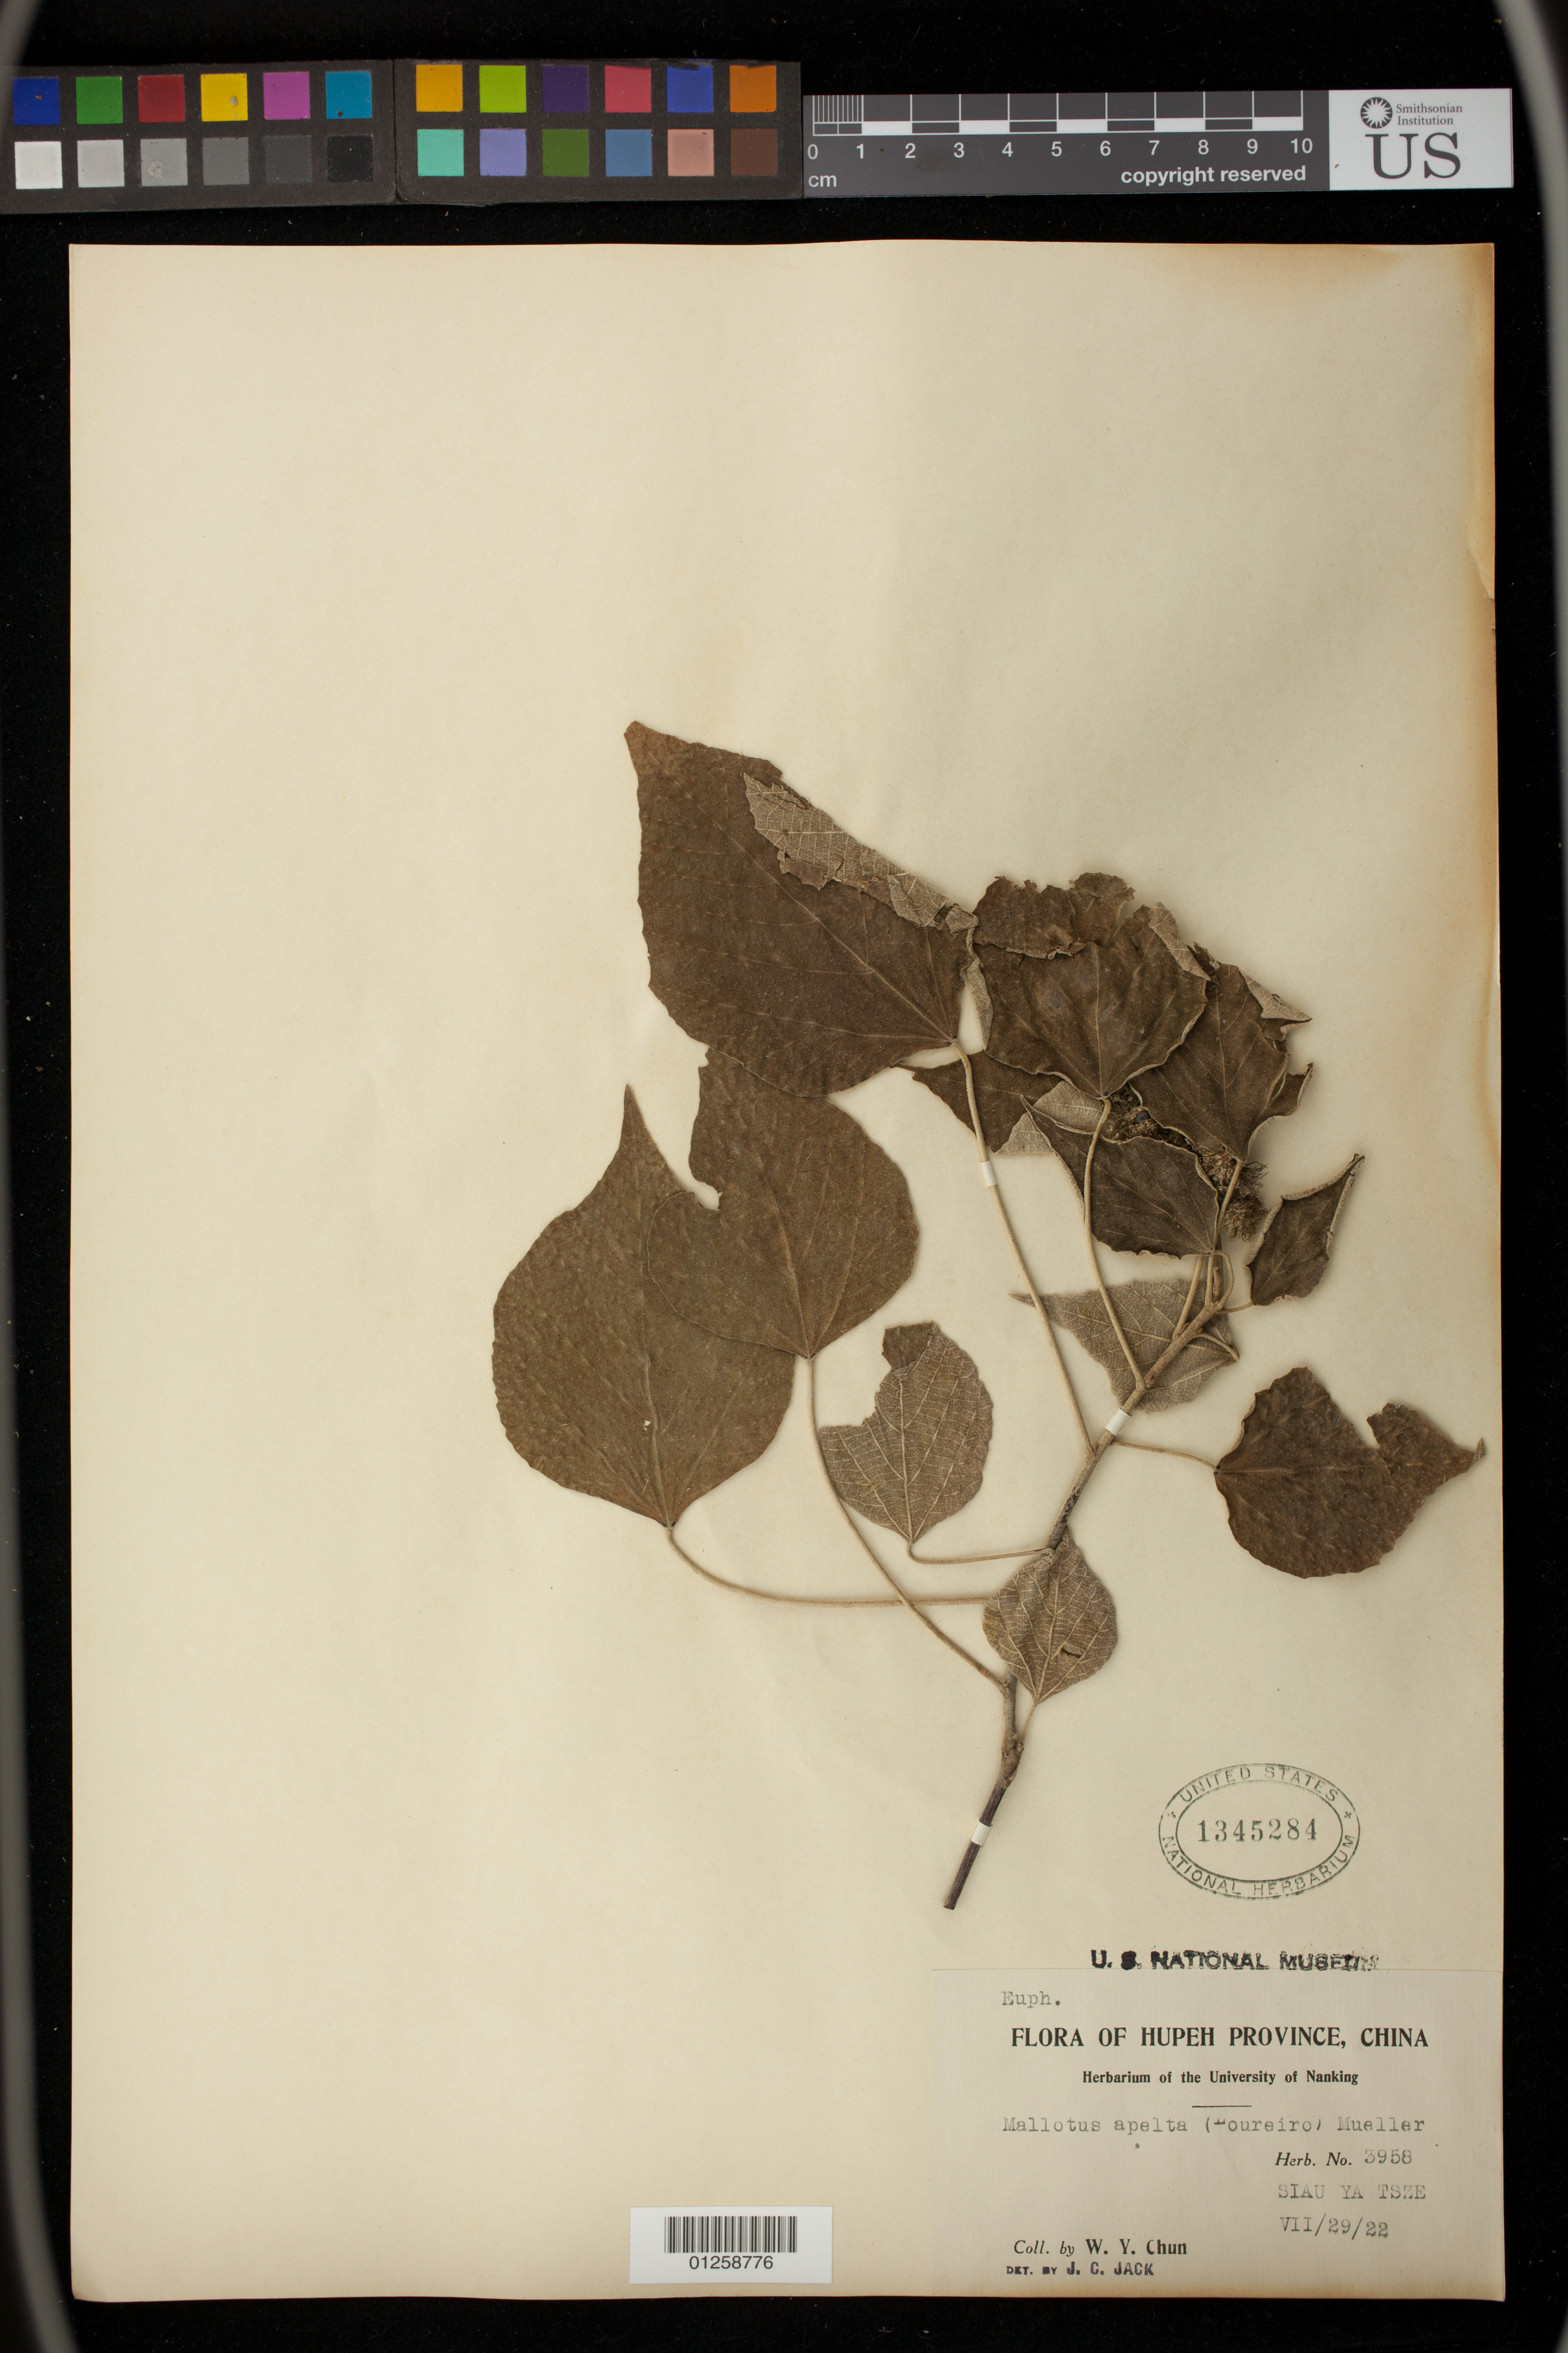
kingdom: Plantae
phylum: Tracheophyta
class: Magnoliopsida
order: Malpighiales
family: Euphorbiaceae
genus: Mallotus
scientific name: Mallotus apelta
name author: (Lour.) Müll. Arg.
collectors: W. Y. Chun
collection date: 1922-07-29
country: China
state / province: Hubei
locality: Hupeh Province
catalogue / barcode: US 1345284